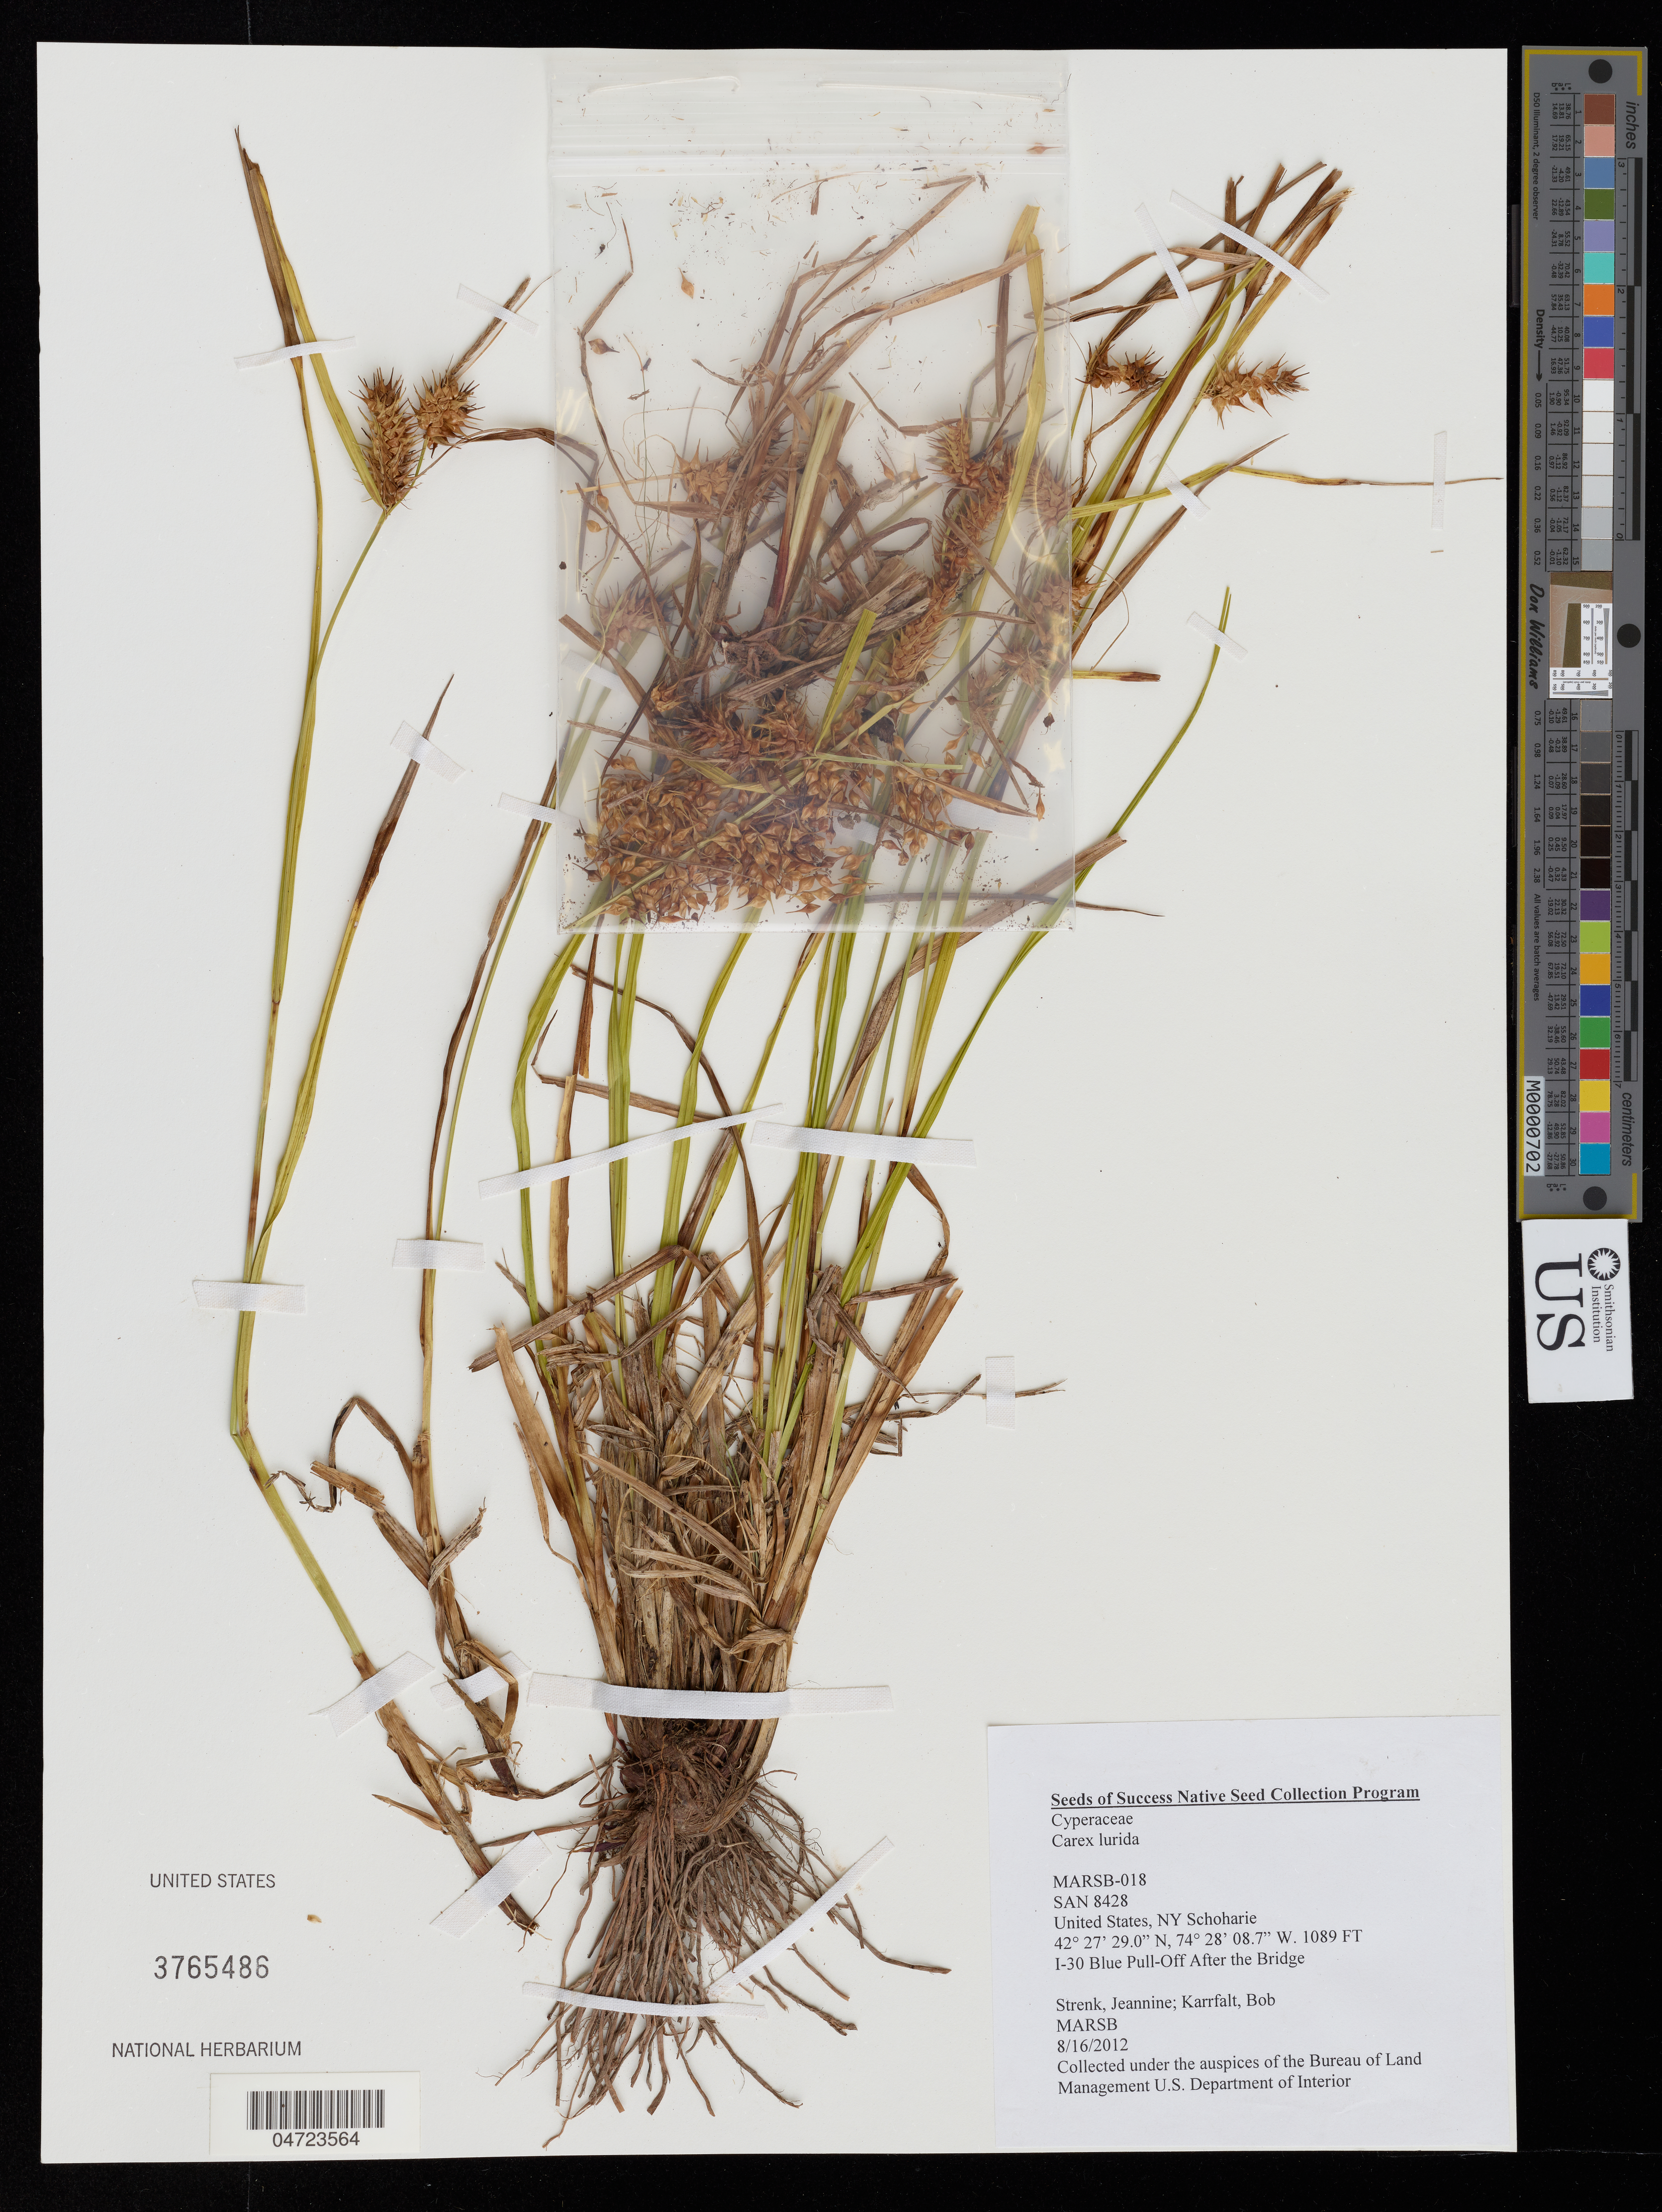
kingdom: Plantae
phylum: Tracheophyta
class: Liliopsida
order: Poales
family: Cyperaceae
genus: Carex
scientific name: Carex lurida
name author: Wahlenb.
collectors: J. Strenk & B. Karrfalt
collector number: MARSB-018/SAN8428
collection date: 2012-08-16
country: United States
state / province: New York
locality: Schoharie. I-30 Blue Pull-Off After the Bridge.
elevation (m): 332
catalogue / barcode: US 3765486